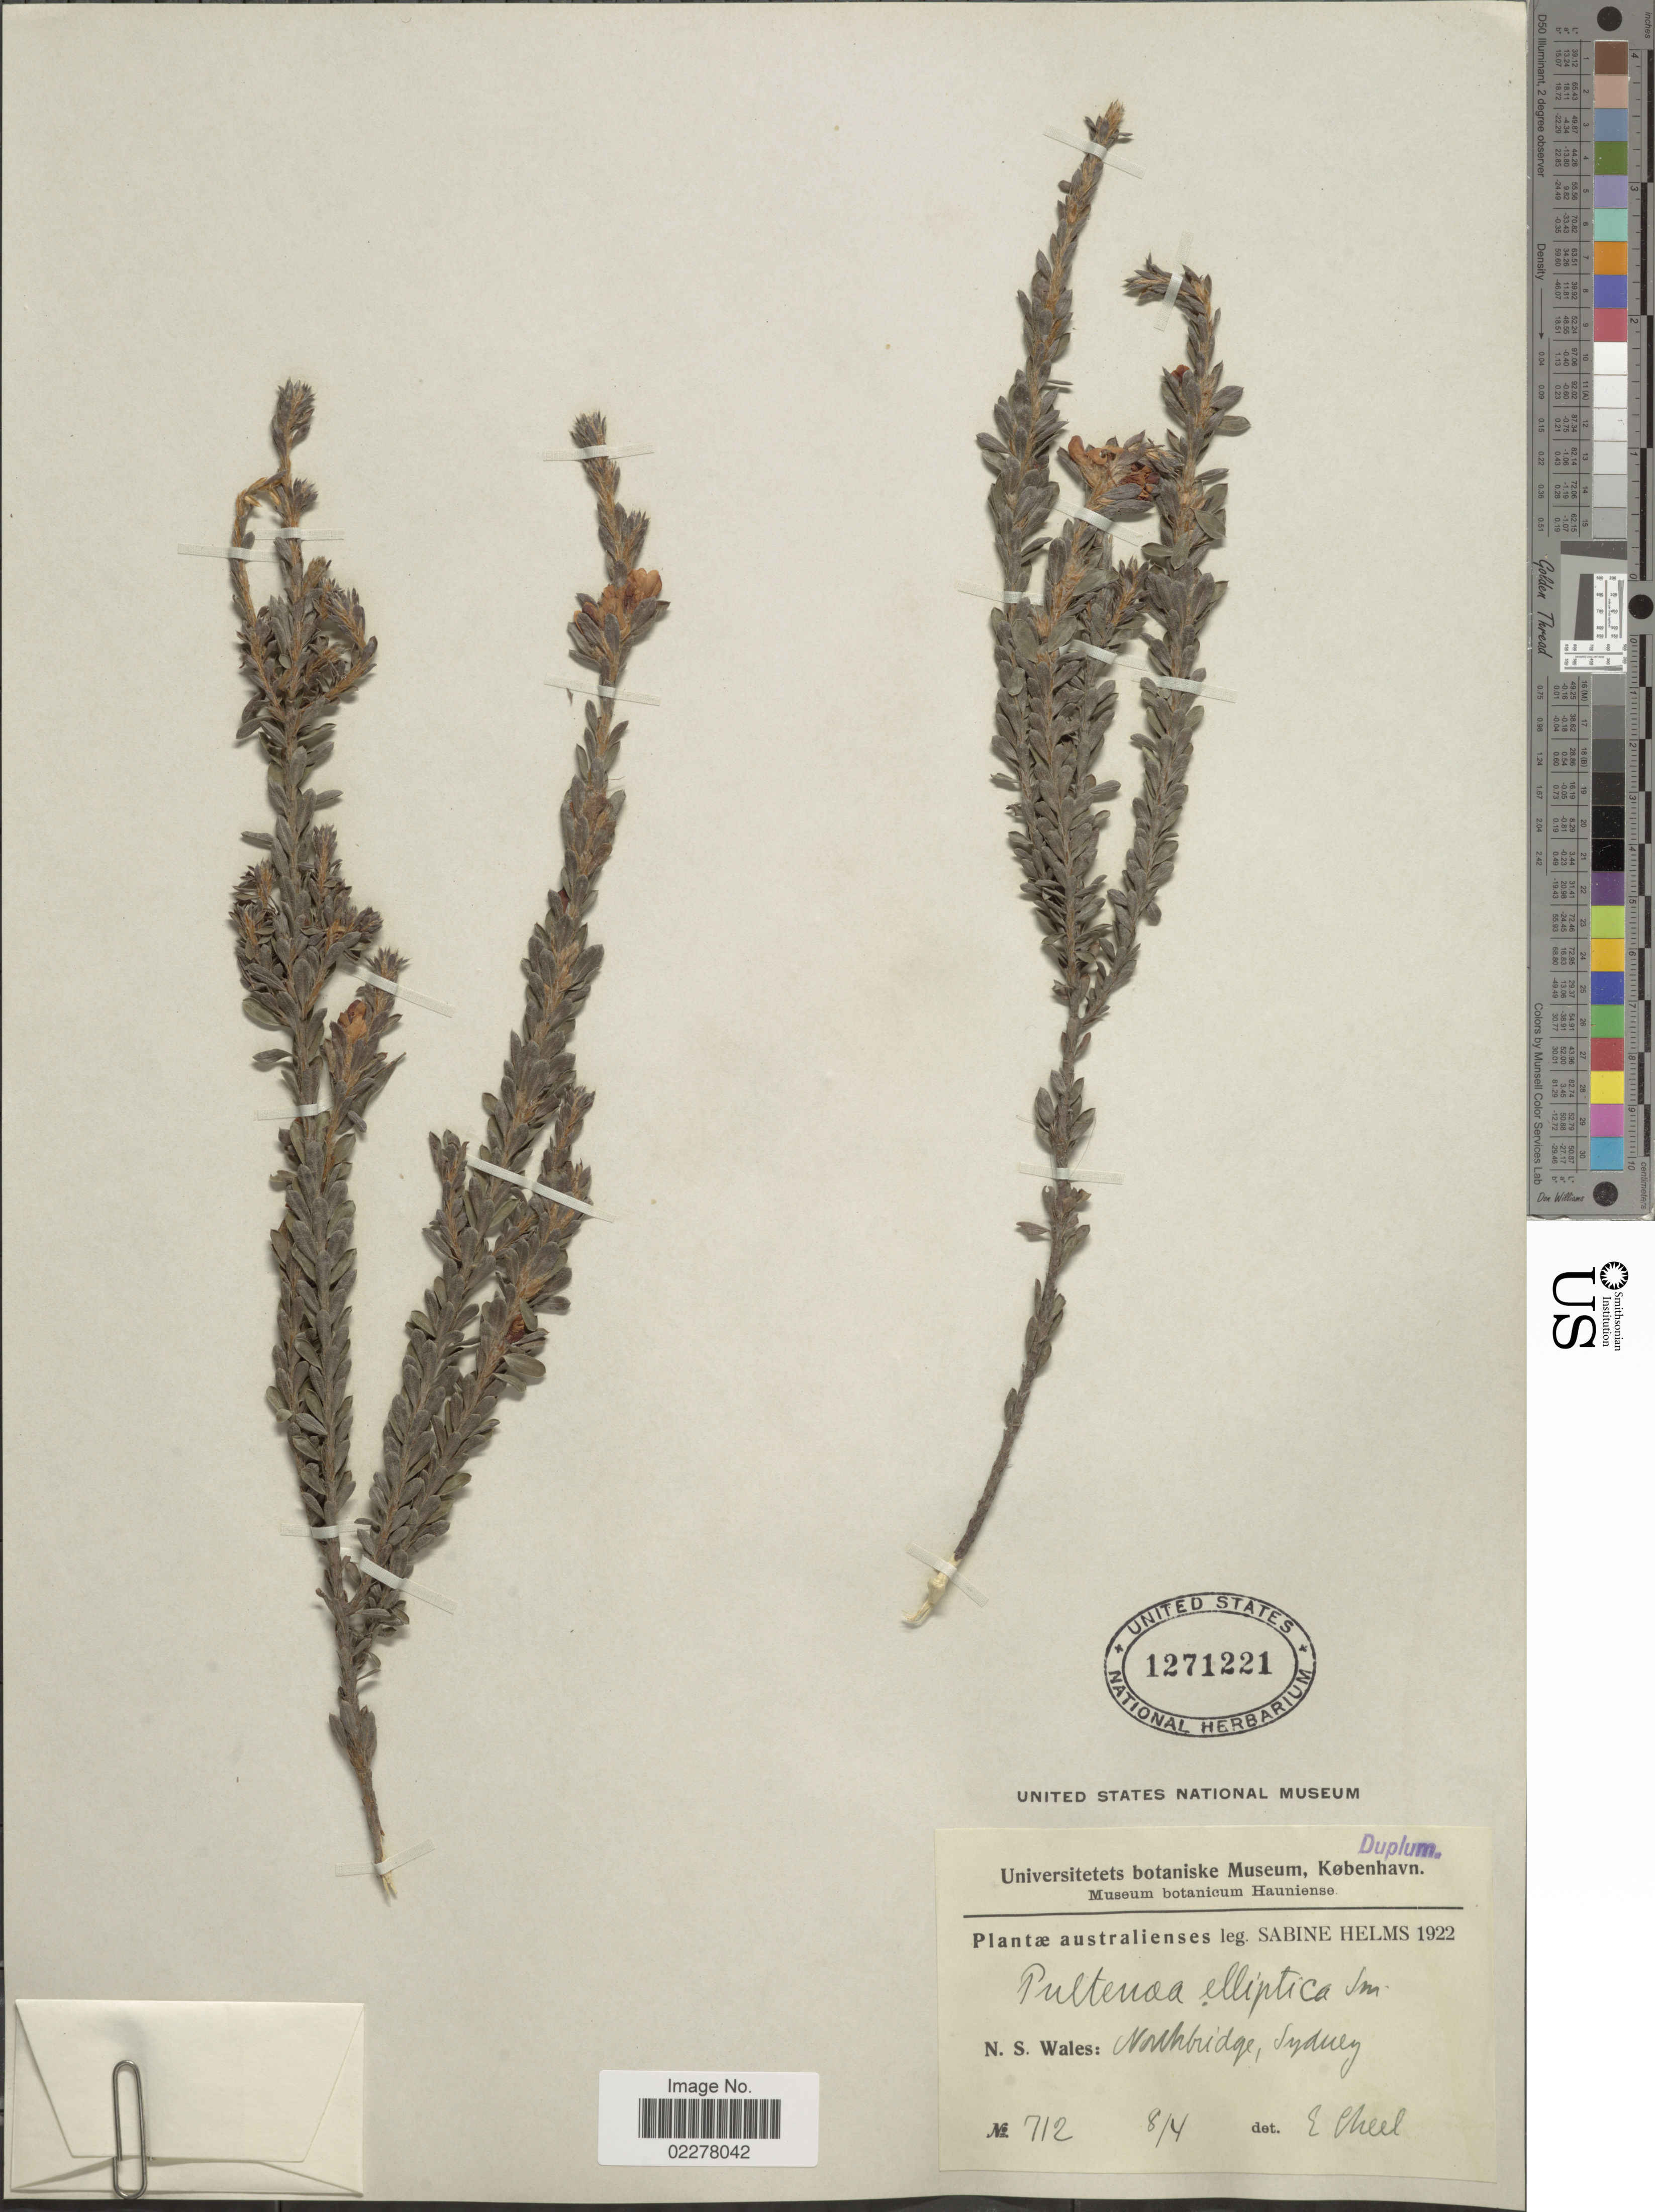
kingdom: Plantae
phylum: Tracheophyta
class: Magnoliopsida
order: Fabales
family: Fabaceae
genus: Pultenaea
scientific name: Pultenaea tuberculata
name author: Pers.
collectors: S. Helms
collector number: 712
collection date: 1922-04-08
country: Australia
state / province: New South Wales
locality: N.S. Wales : Northbridge, Sydney. Australienses.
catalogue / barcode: US 1271221